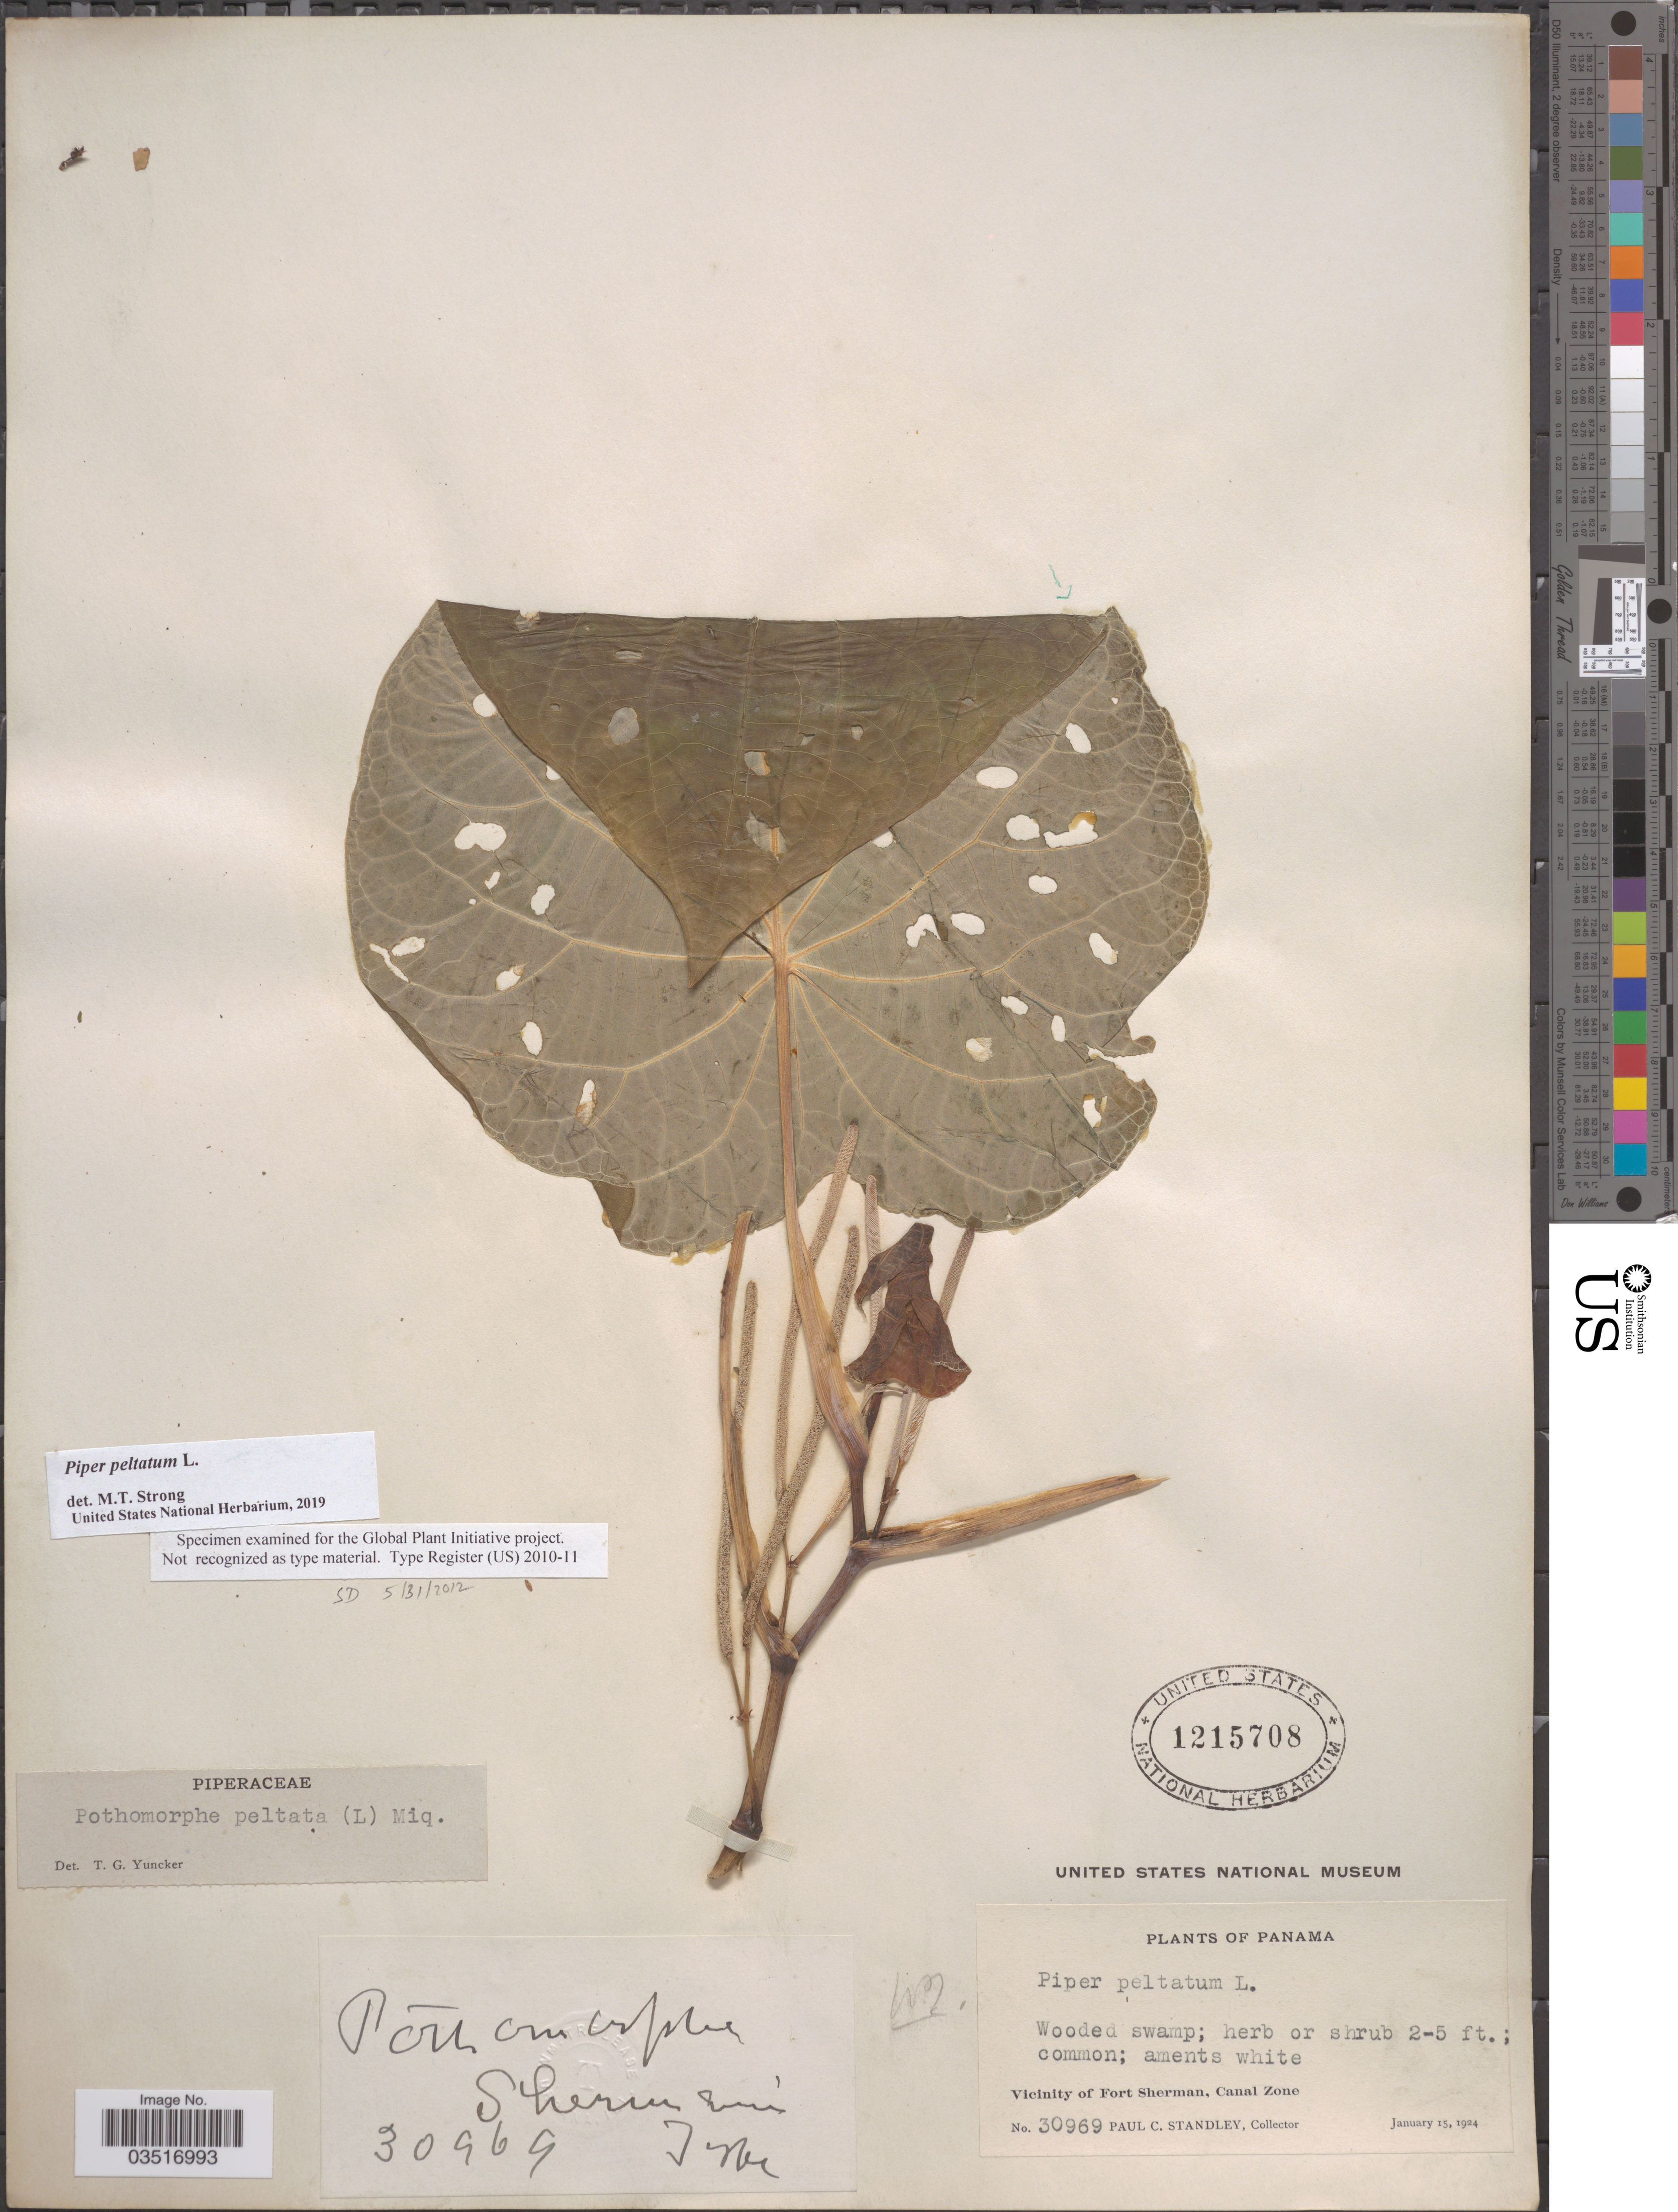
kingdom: Plantae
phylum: Tracheophyta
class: Magnoliopsida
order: Piperales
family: Piperaceae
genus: Piper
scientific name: Piper peltatum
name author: L.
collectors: P. C. Standley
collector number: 30969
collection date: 1924-01-15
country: Panama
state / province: Colón / Panamá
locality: Vicinity of Fort Sherman, Canal Zone.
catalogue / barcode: US 1215708